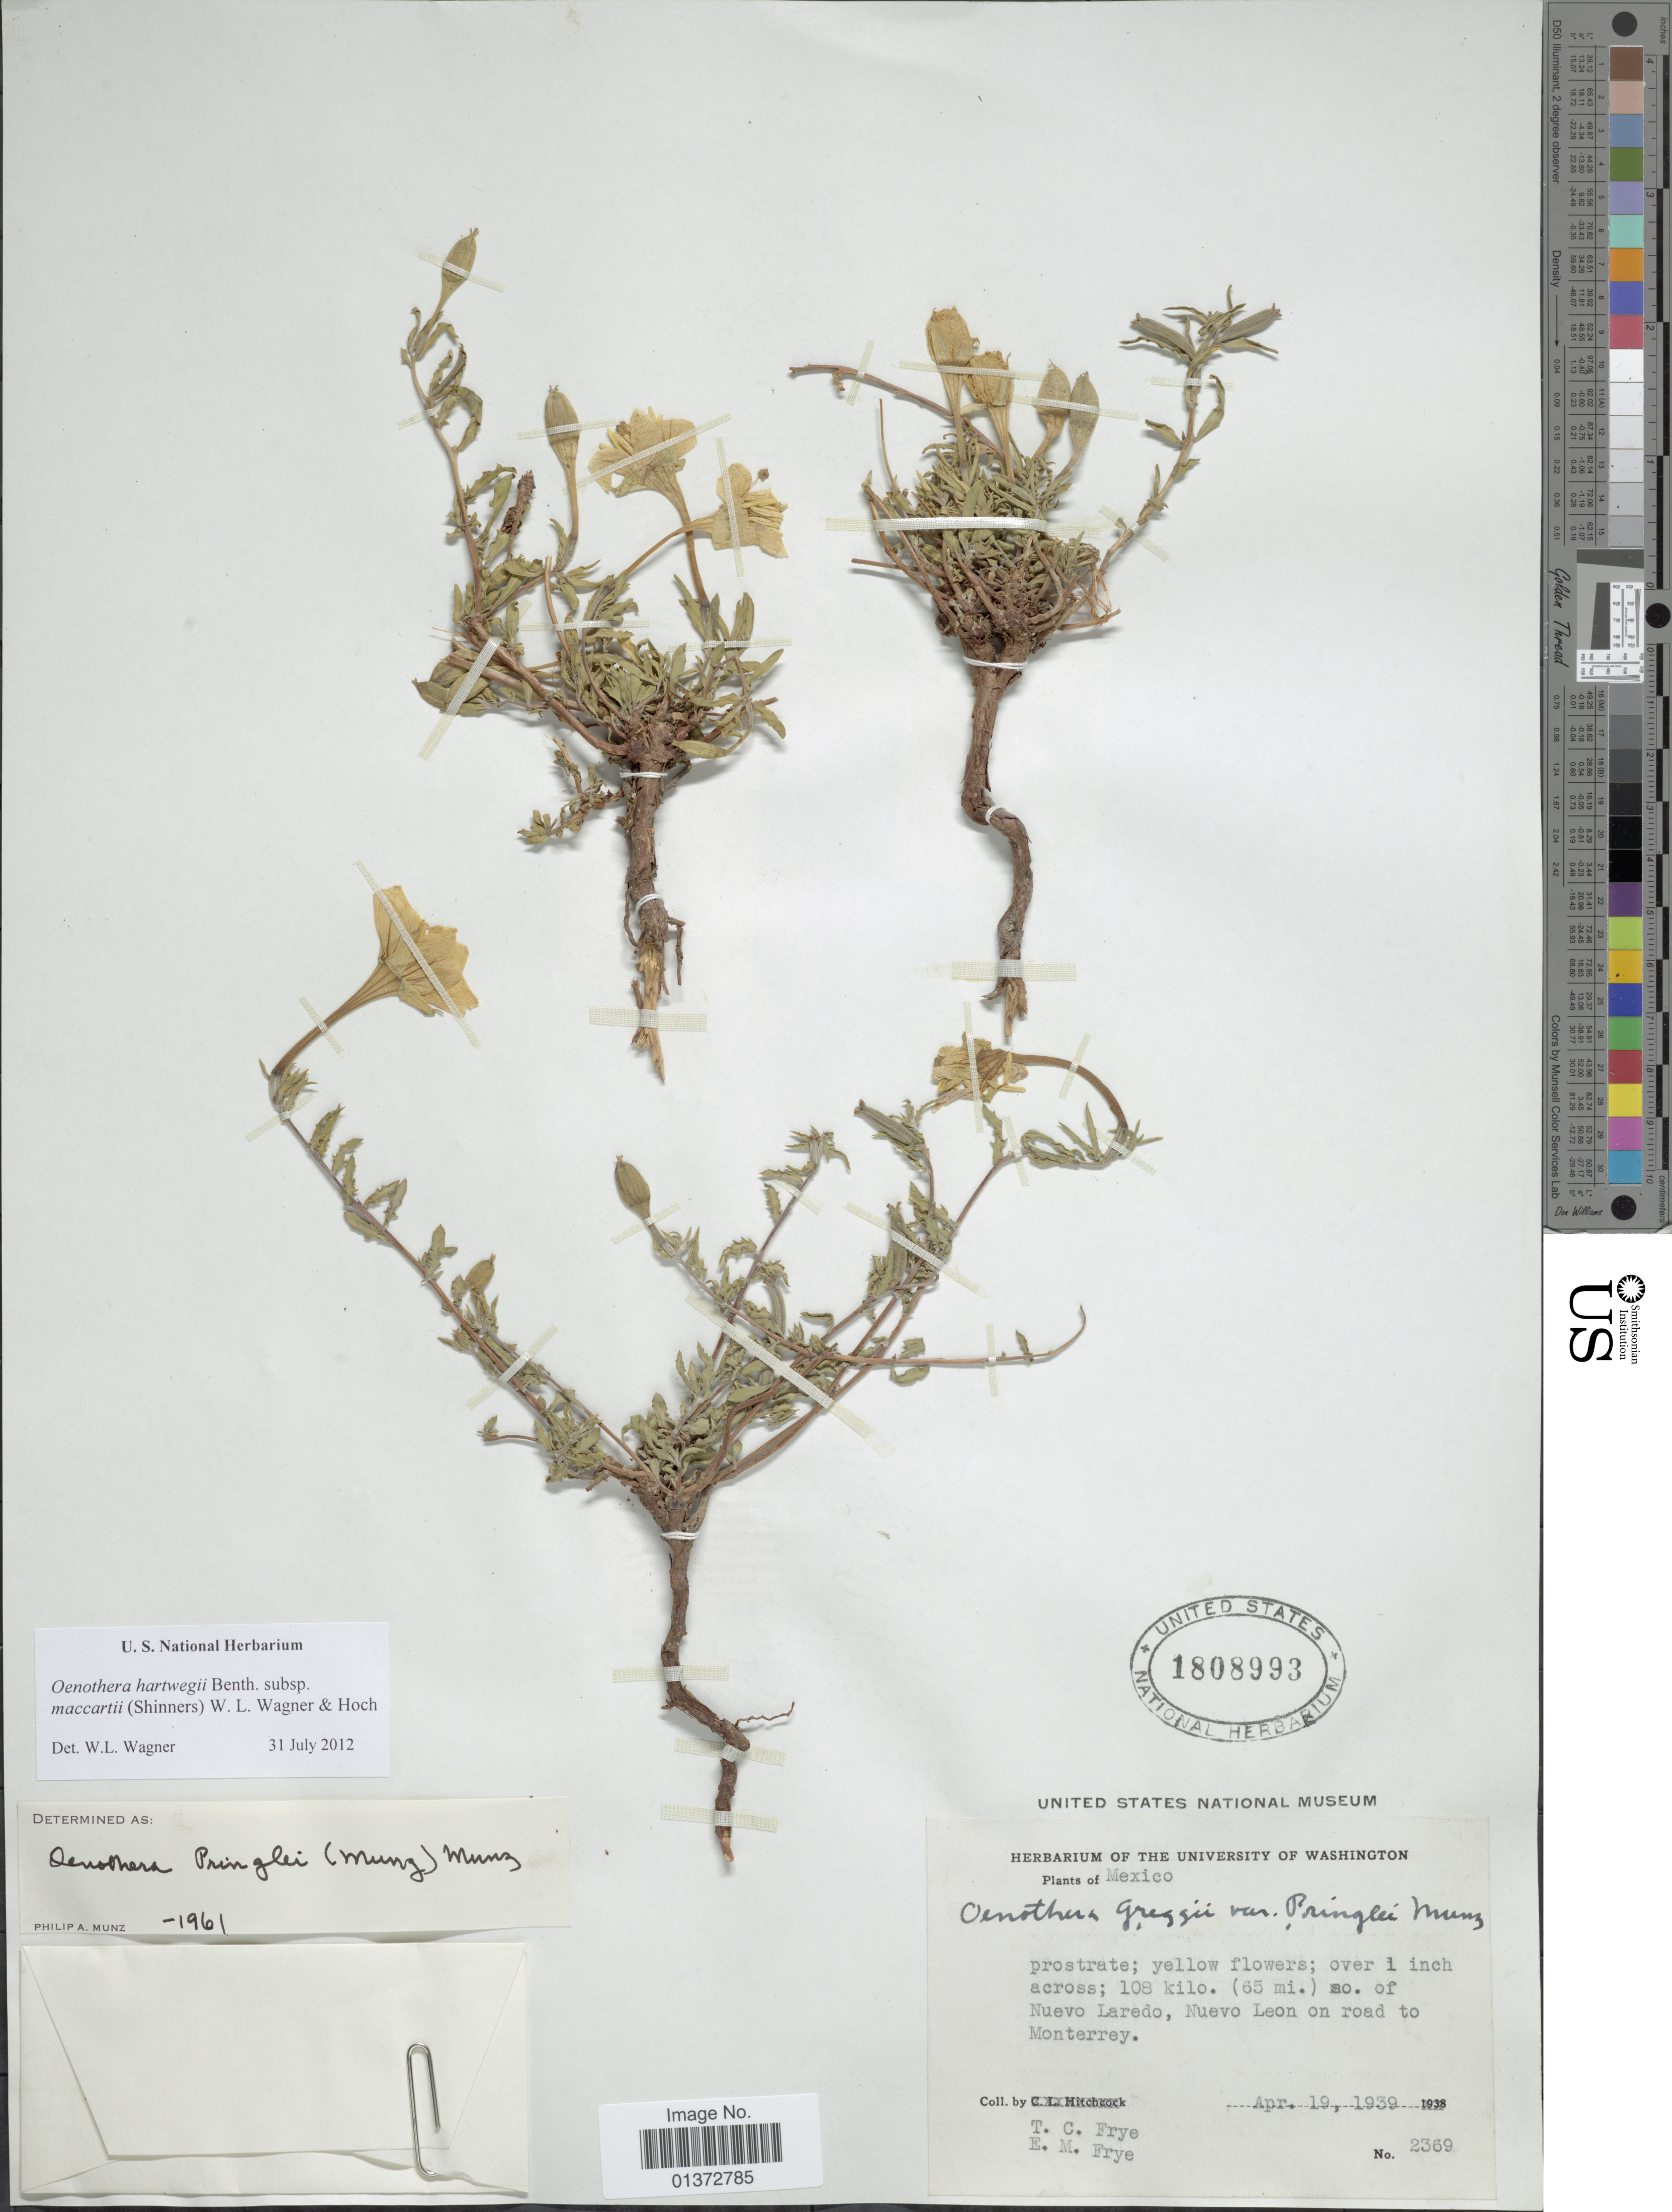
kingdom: Plantae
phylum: Tracheophyta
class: Magnoliopsida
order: Myrtales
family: Onagraceae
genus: Oenothera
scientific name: Oenothera hartwegii subsp. maccartii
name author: (Shinners) W.L. Wagner & Hoch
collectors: T. C. Frye & E. Frye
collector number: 2369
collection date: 1939-04-19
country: Mexico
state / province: Nuevo León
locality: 108 kilo. (65 mi.) so. of Nuevo Laredo, Nuevo Leon on road to Monterrey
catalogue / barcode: US 1808993